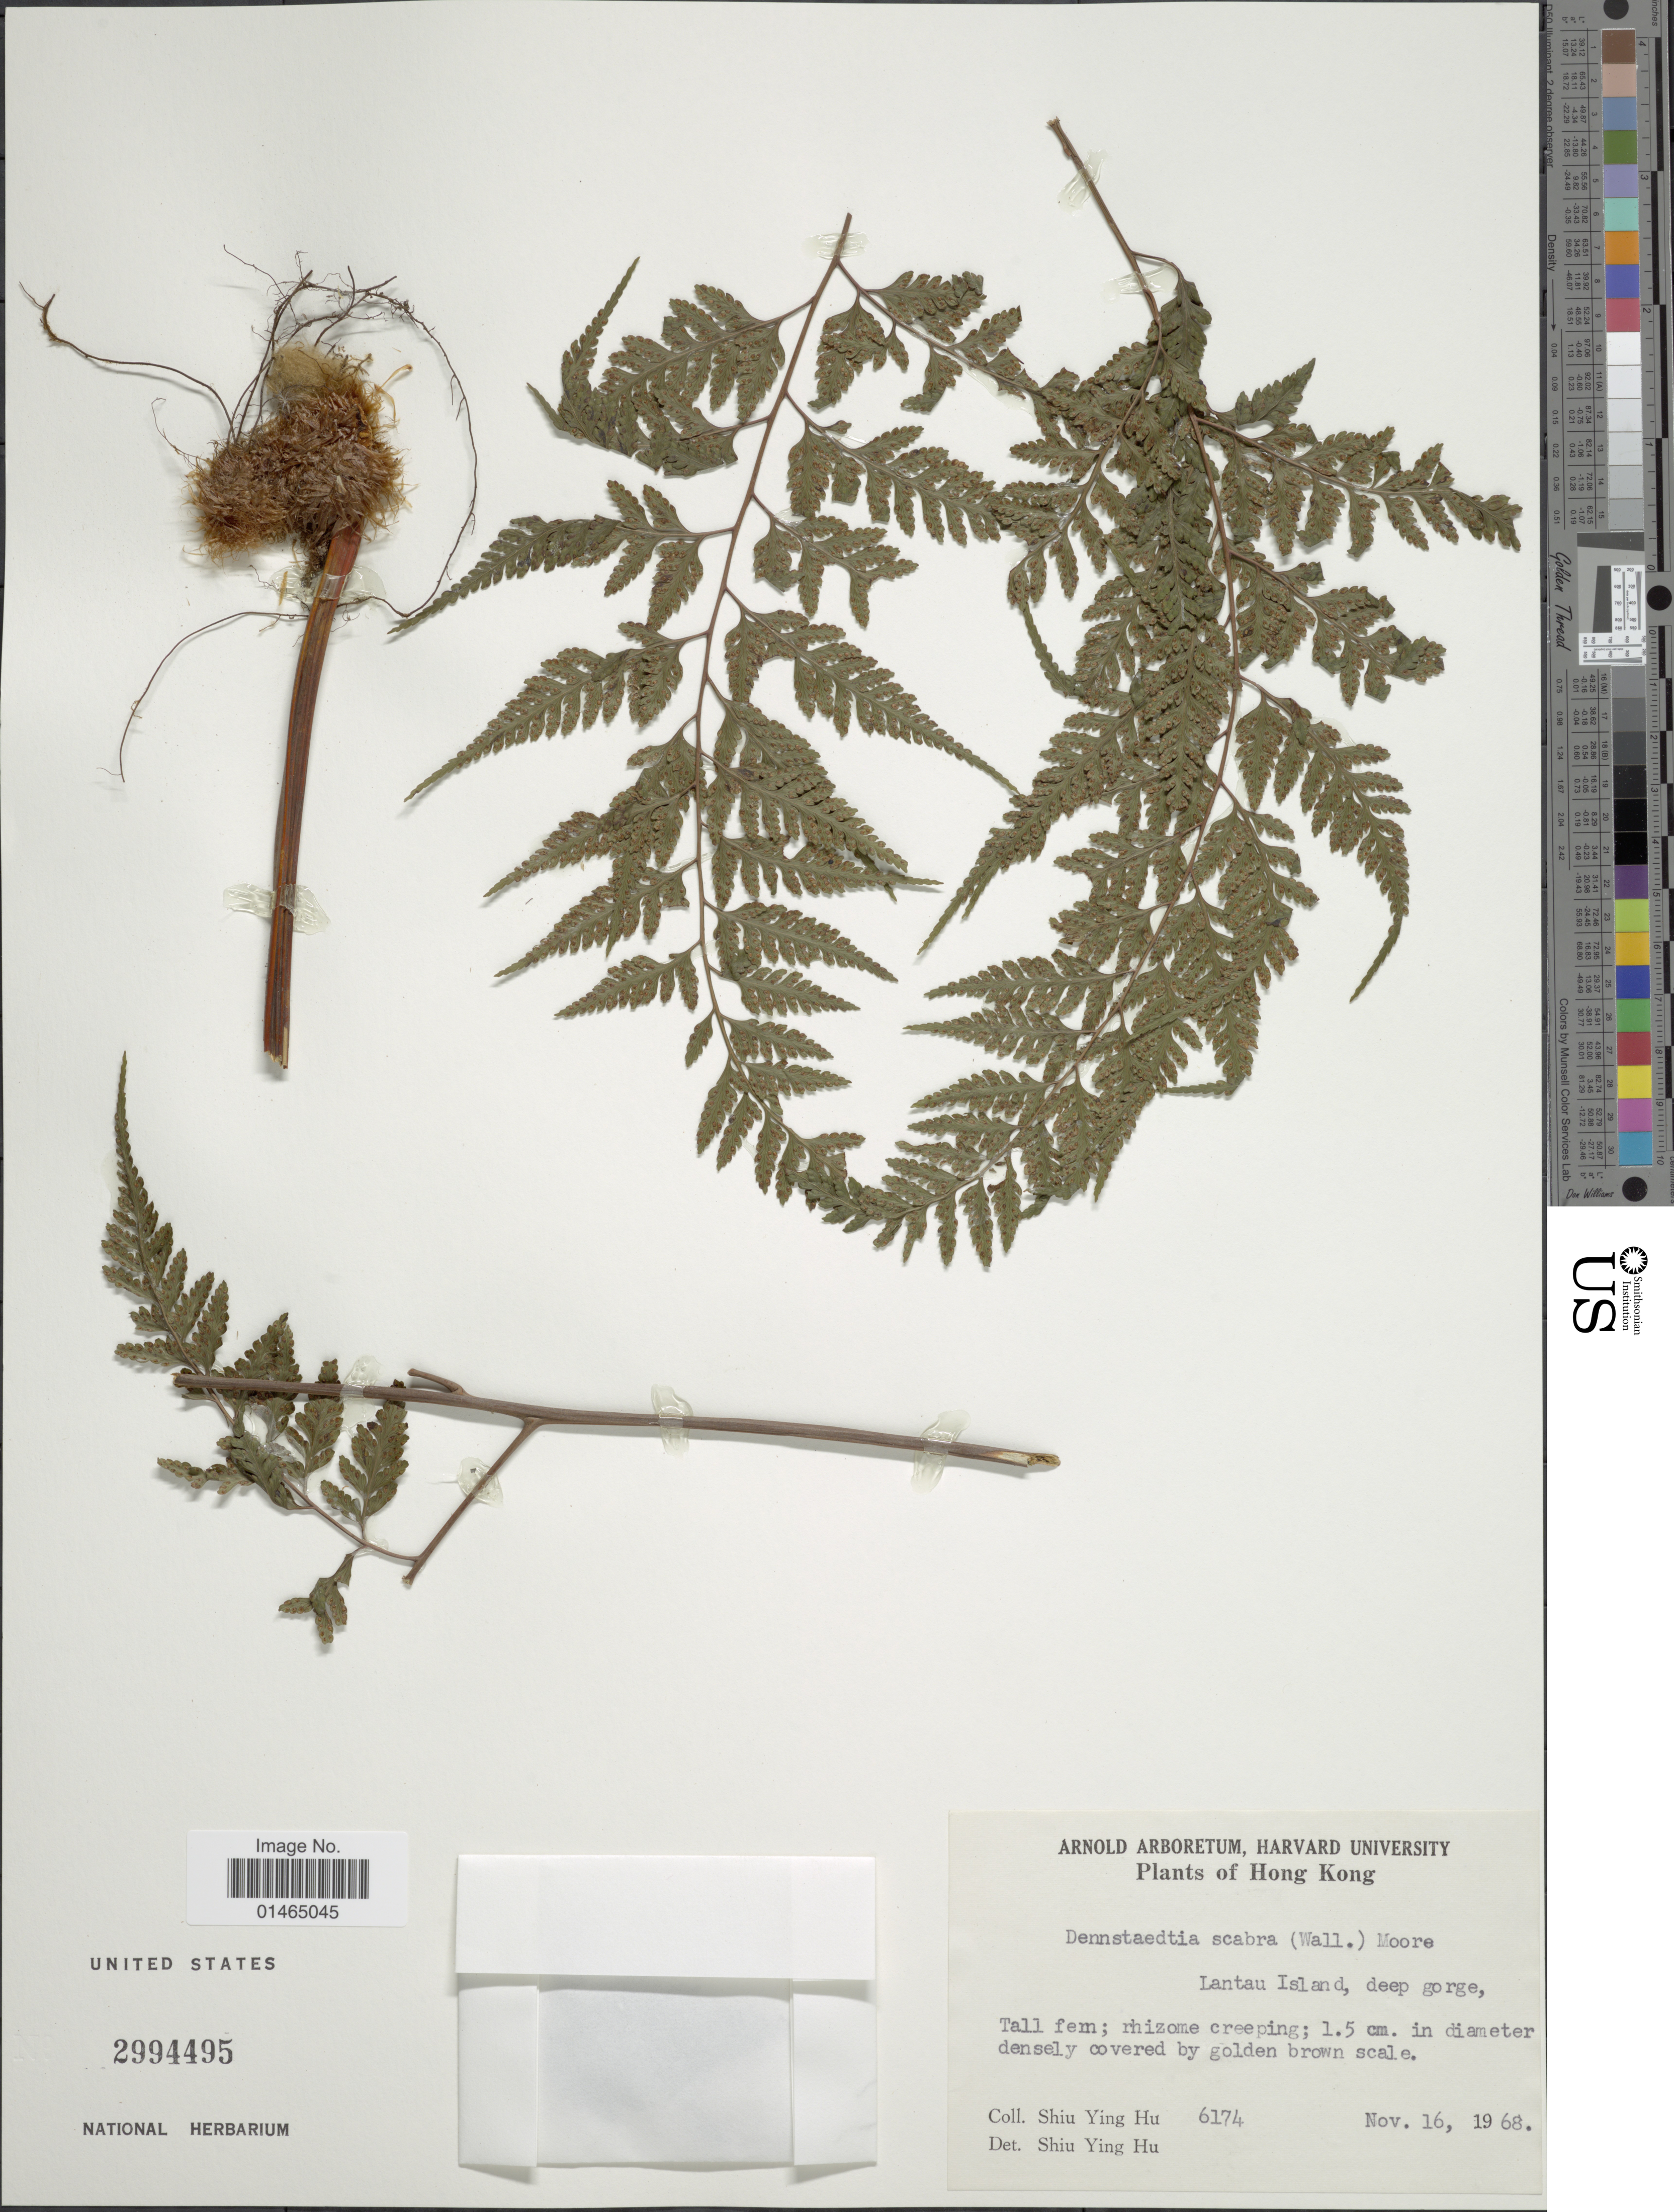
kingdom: Plantae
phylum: Tracheophyta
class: Polypodiopsida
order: Polypodiales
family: Dennstaedtiaceae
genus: Dennstaedtia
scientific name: Dennstaedtia scabra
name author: (Wall. ex Hook.) T. Moore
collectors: S. Y. Hu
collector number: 6174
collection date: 1968-11-16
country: China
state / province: Hong Kong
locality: Lantau Island, deep gorge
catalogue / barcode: US 2994495